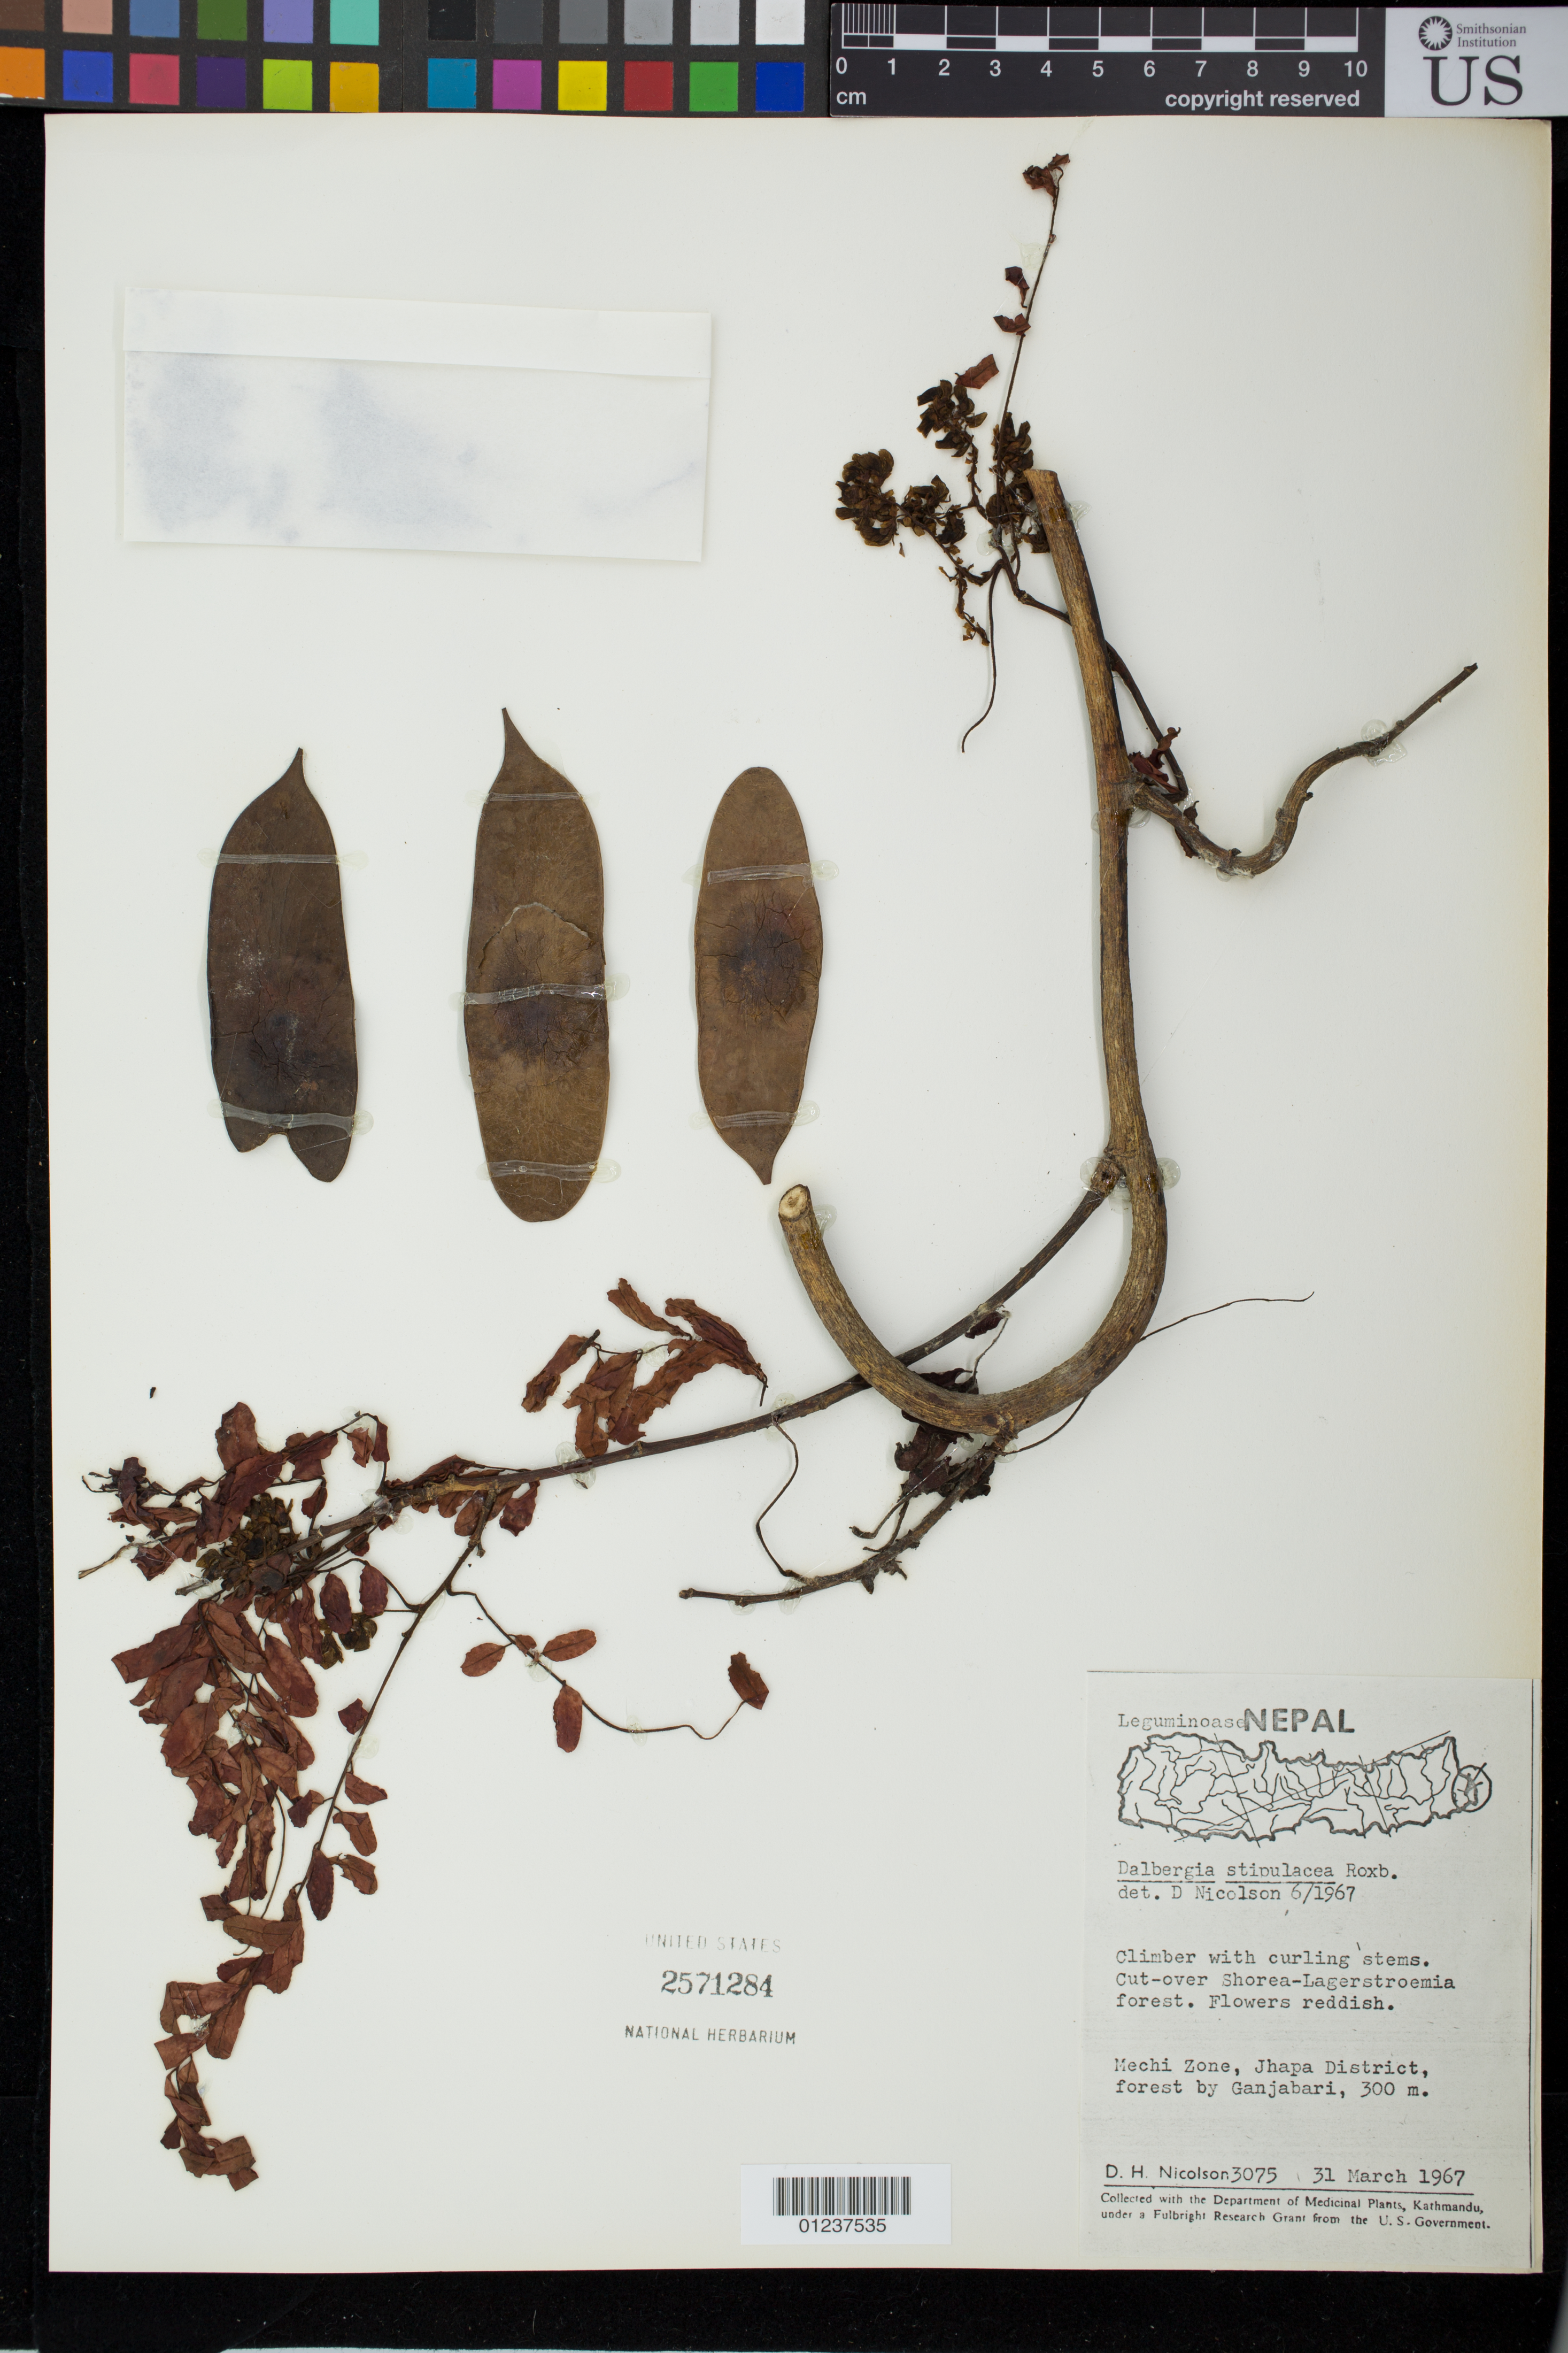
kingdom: Plantae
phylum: Tracheophyta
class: Magnoliopsida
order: Fabales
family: Fabaceae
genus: Dalbergia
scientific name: Dalbergia stipulacea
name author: Roxb.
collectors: D. H. Nicolson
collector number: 3075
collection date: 1967-03-31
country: Nepal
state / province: Eastern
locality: Jhapa District, forest by Ganjabari. Mechi.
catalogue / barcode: US 2571284